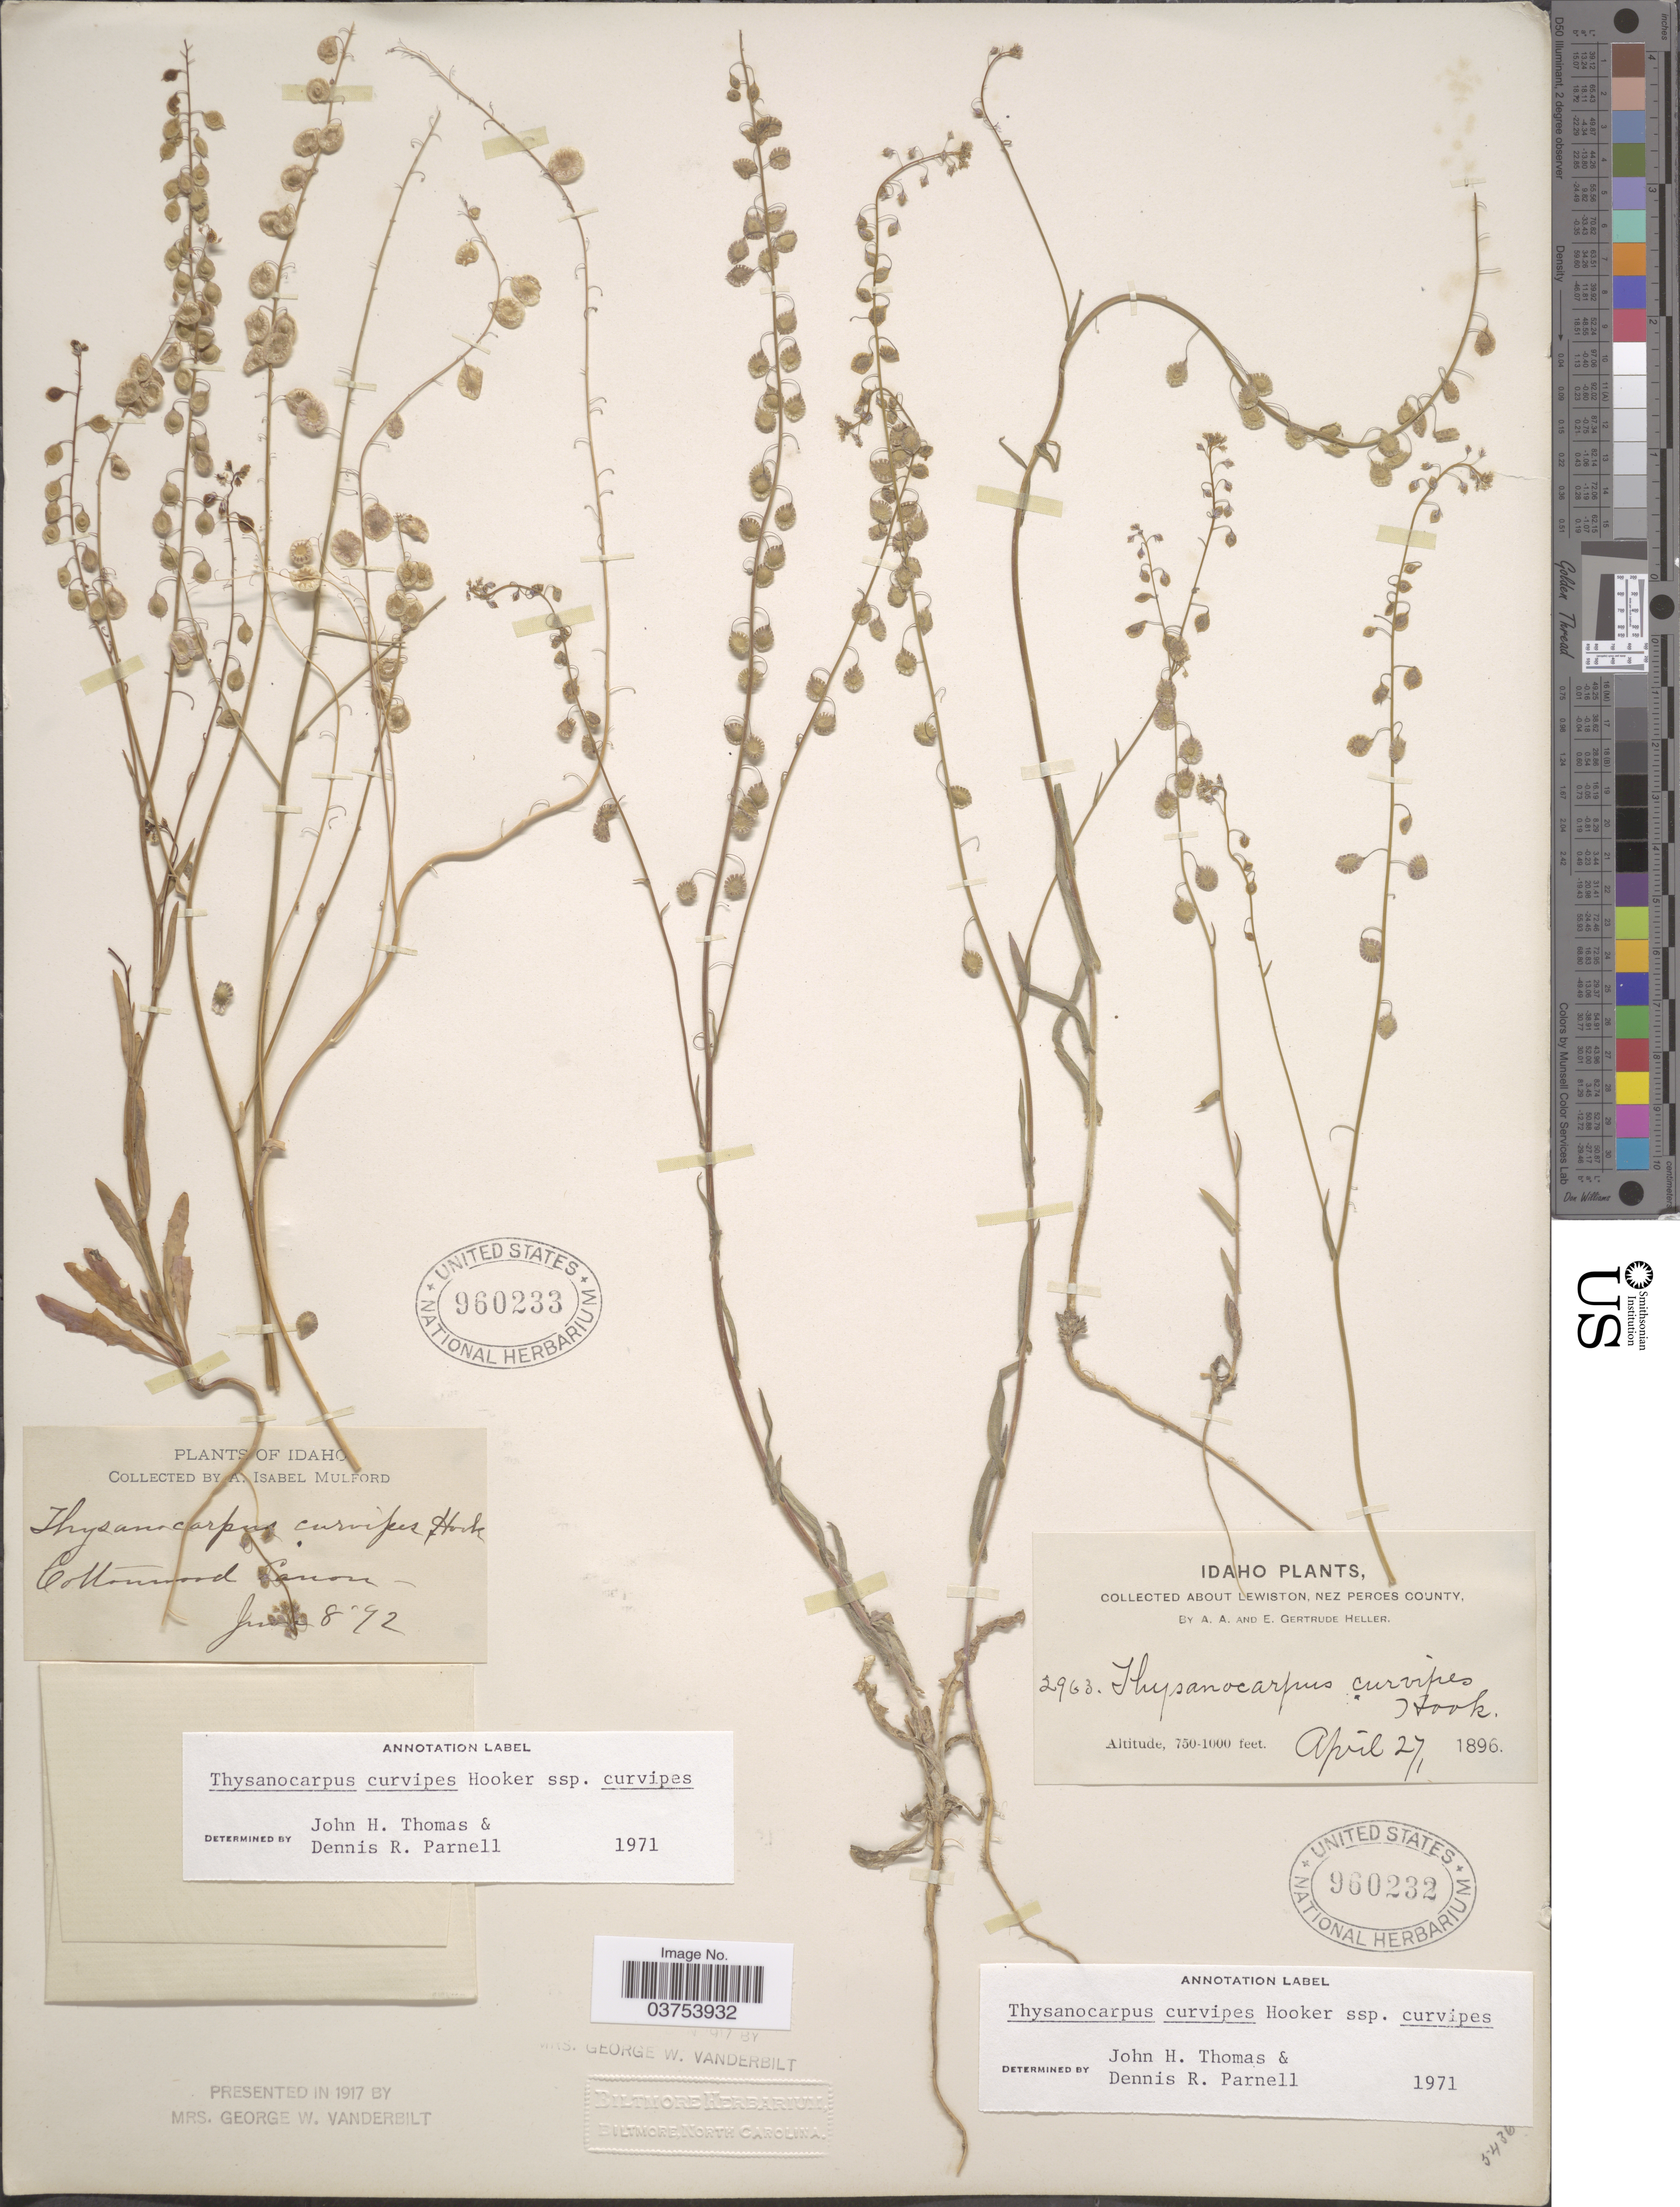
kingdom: Plantae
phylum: Tracheophyta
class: Magnoliopsida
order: Brassicales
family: Brassicaceae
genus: Thysanocarpus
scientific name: Thysanocarpus curvipes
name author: Hook.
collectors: A. Mulford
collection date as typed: Transcribed d/m/y: 8/6/92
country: United States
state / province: Idaho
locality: Cottonwood Canon.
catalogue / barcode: US 960233